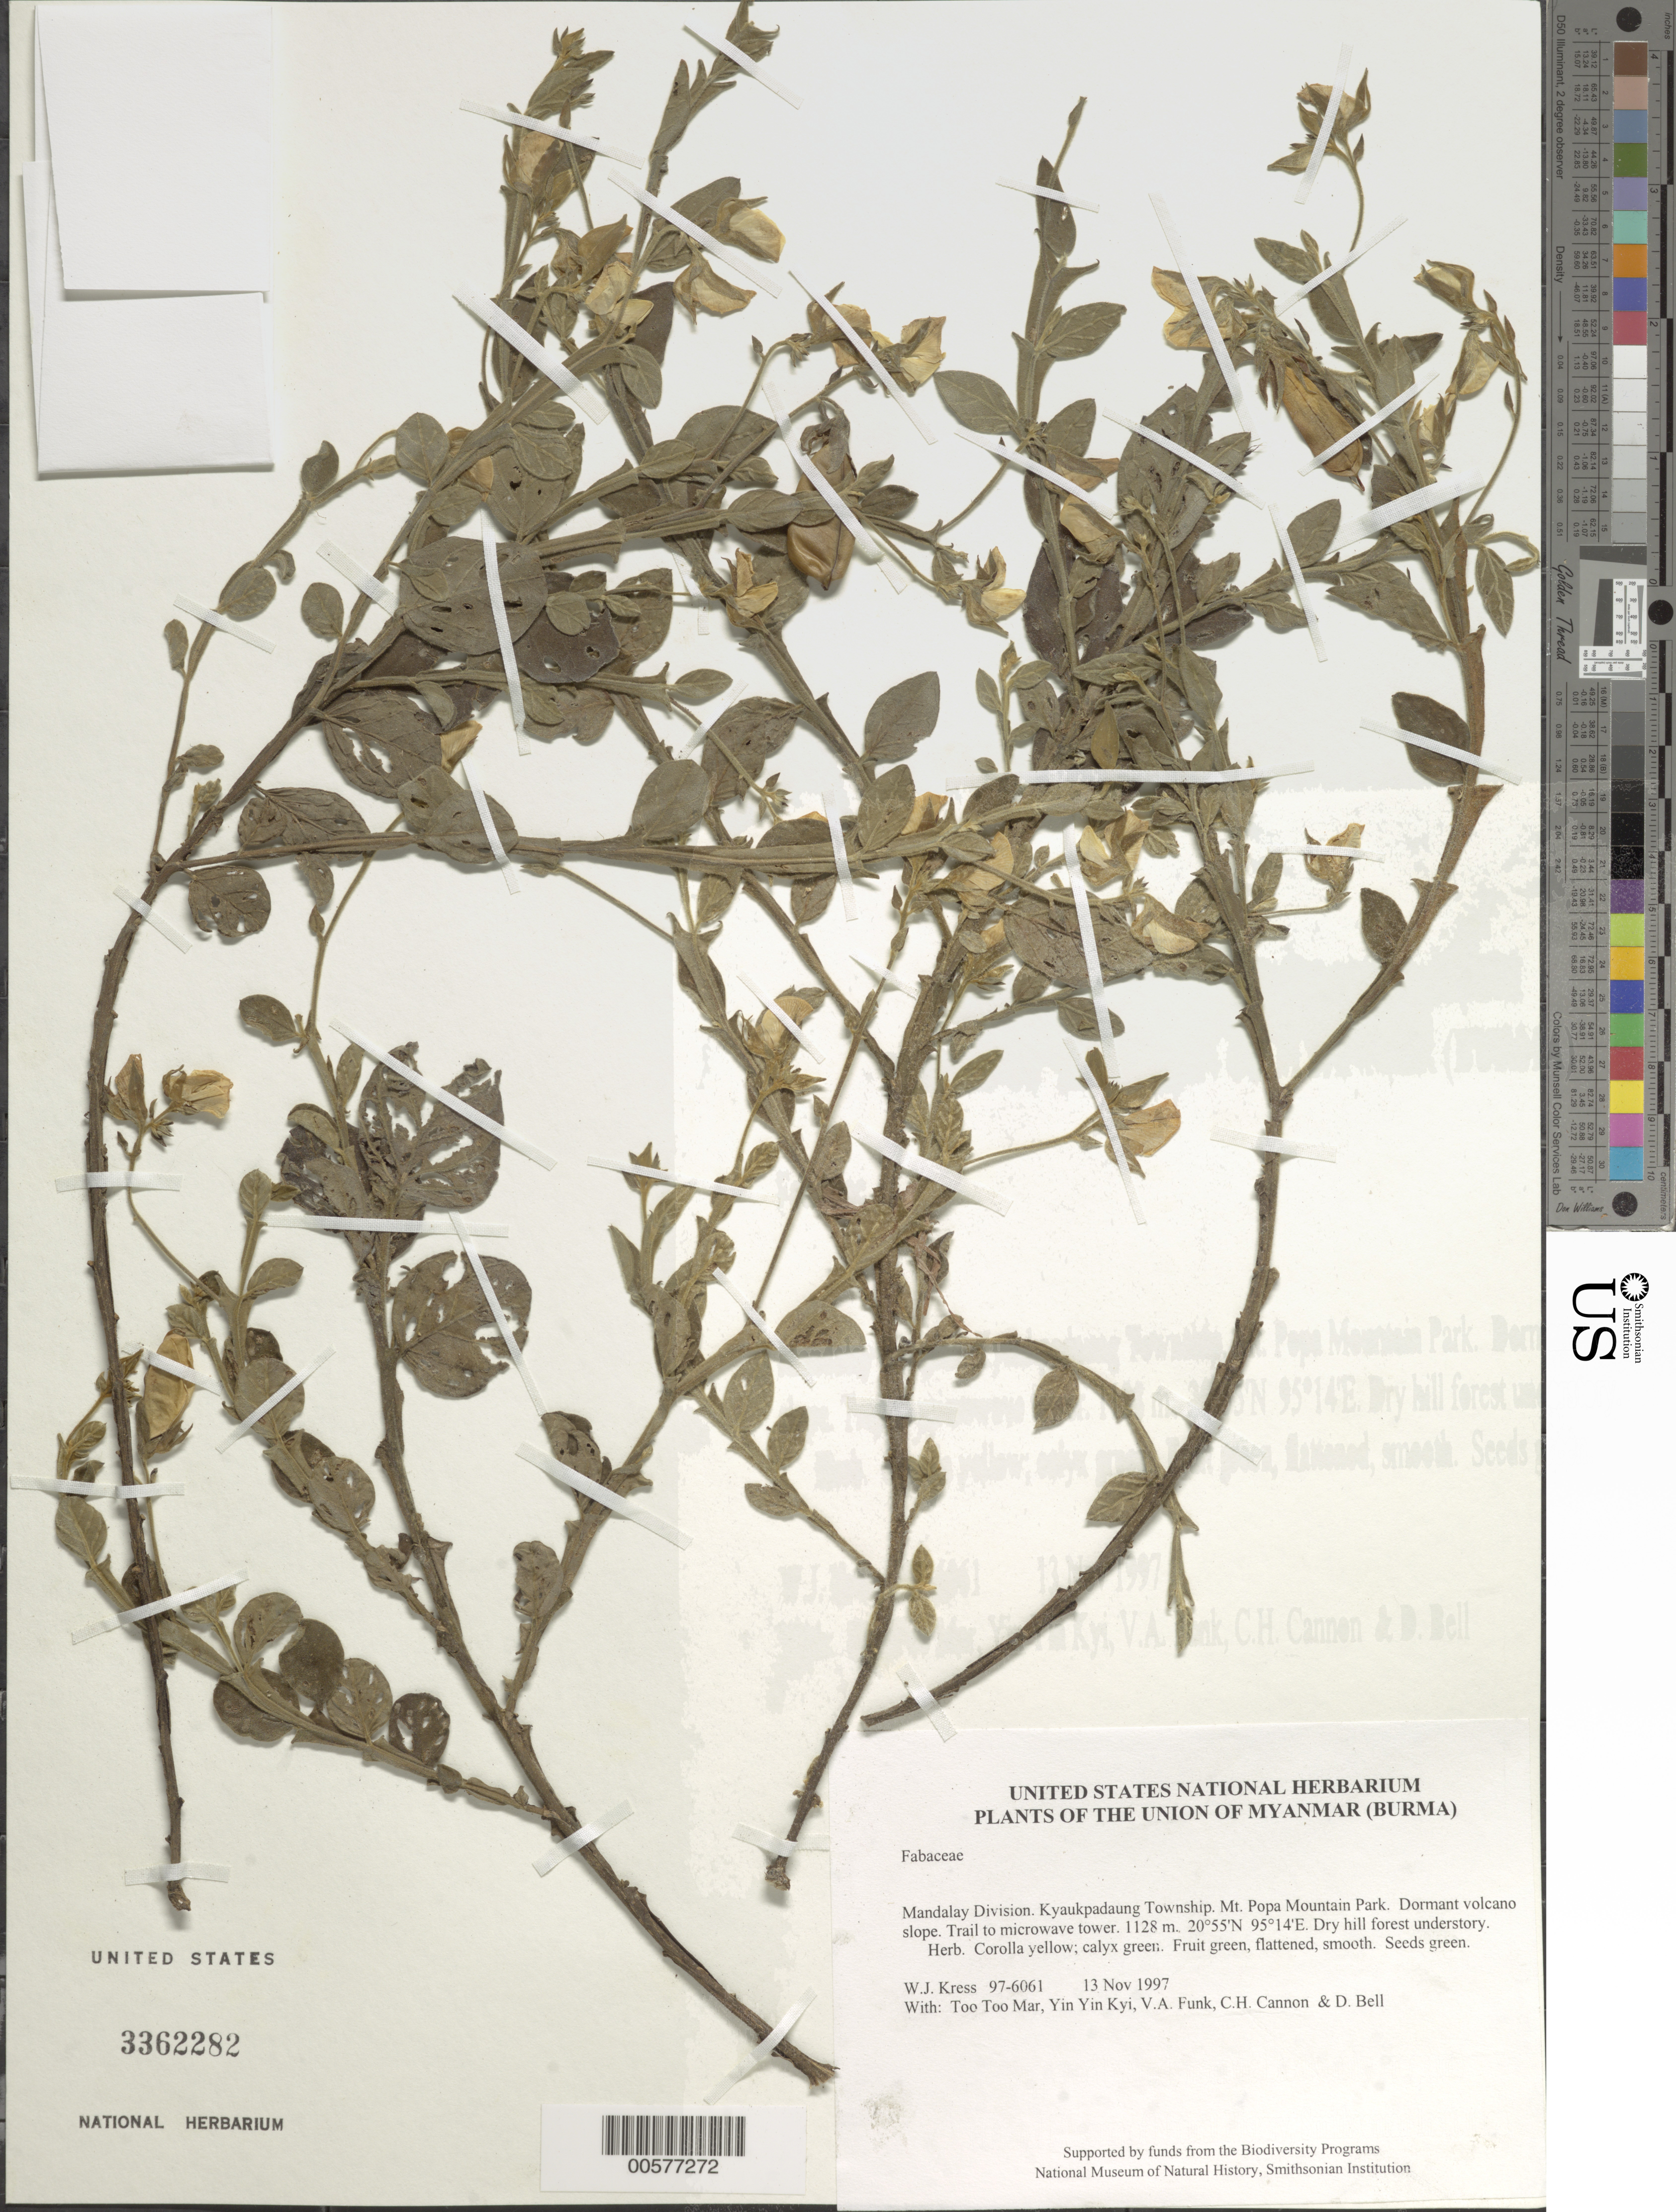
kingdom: Plantae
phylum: Tracheophyta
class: Magnoliopsida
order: Fabales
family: Fabaceae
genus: Crotalaria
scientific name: Crotalaria sp.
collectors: W. J. Kress, Too Too Mar, Yin Yin Kyi, V. Funk, C. H. Cannon & D. A. Bell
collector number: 97-6061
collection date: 1997-11-13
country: Myanmar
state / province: Mandalay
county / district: Kyaukpadaung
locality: Mt. Popa Mountain Park. Dormant volcano slope. Trail to microwave tower.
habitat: Dry hill forest understory.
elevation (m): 1128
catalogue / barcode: US 3362282